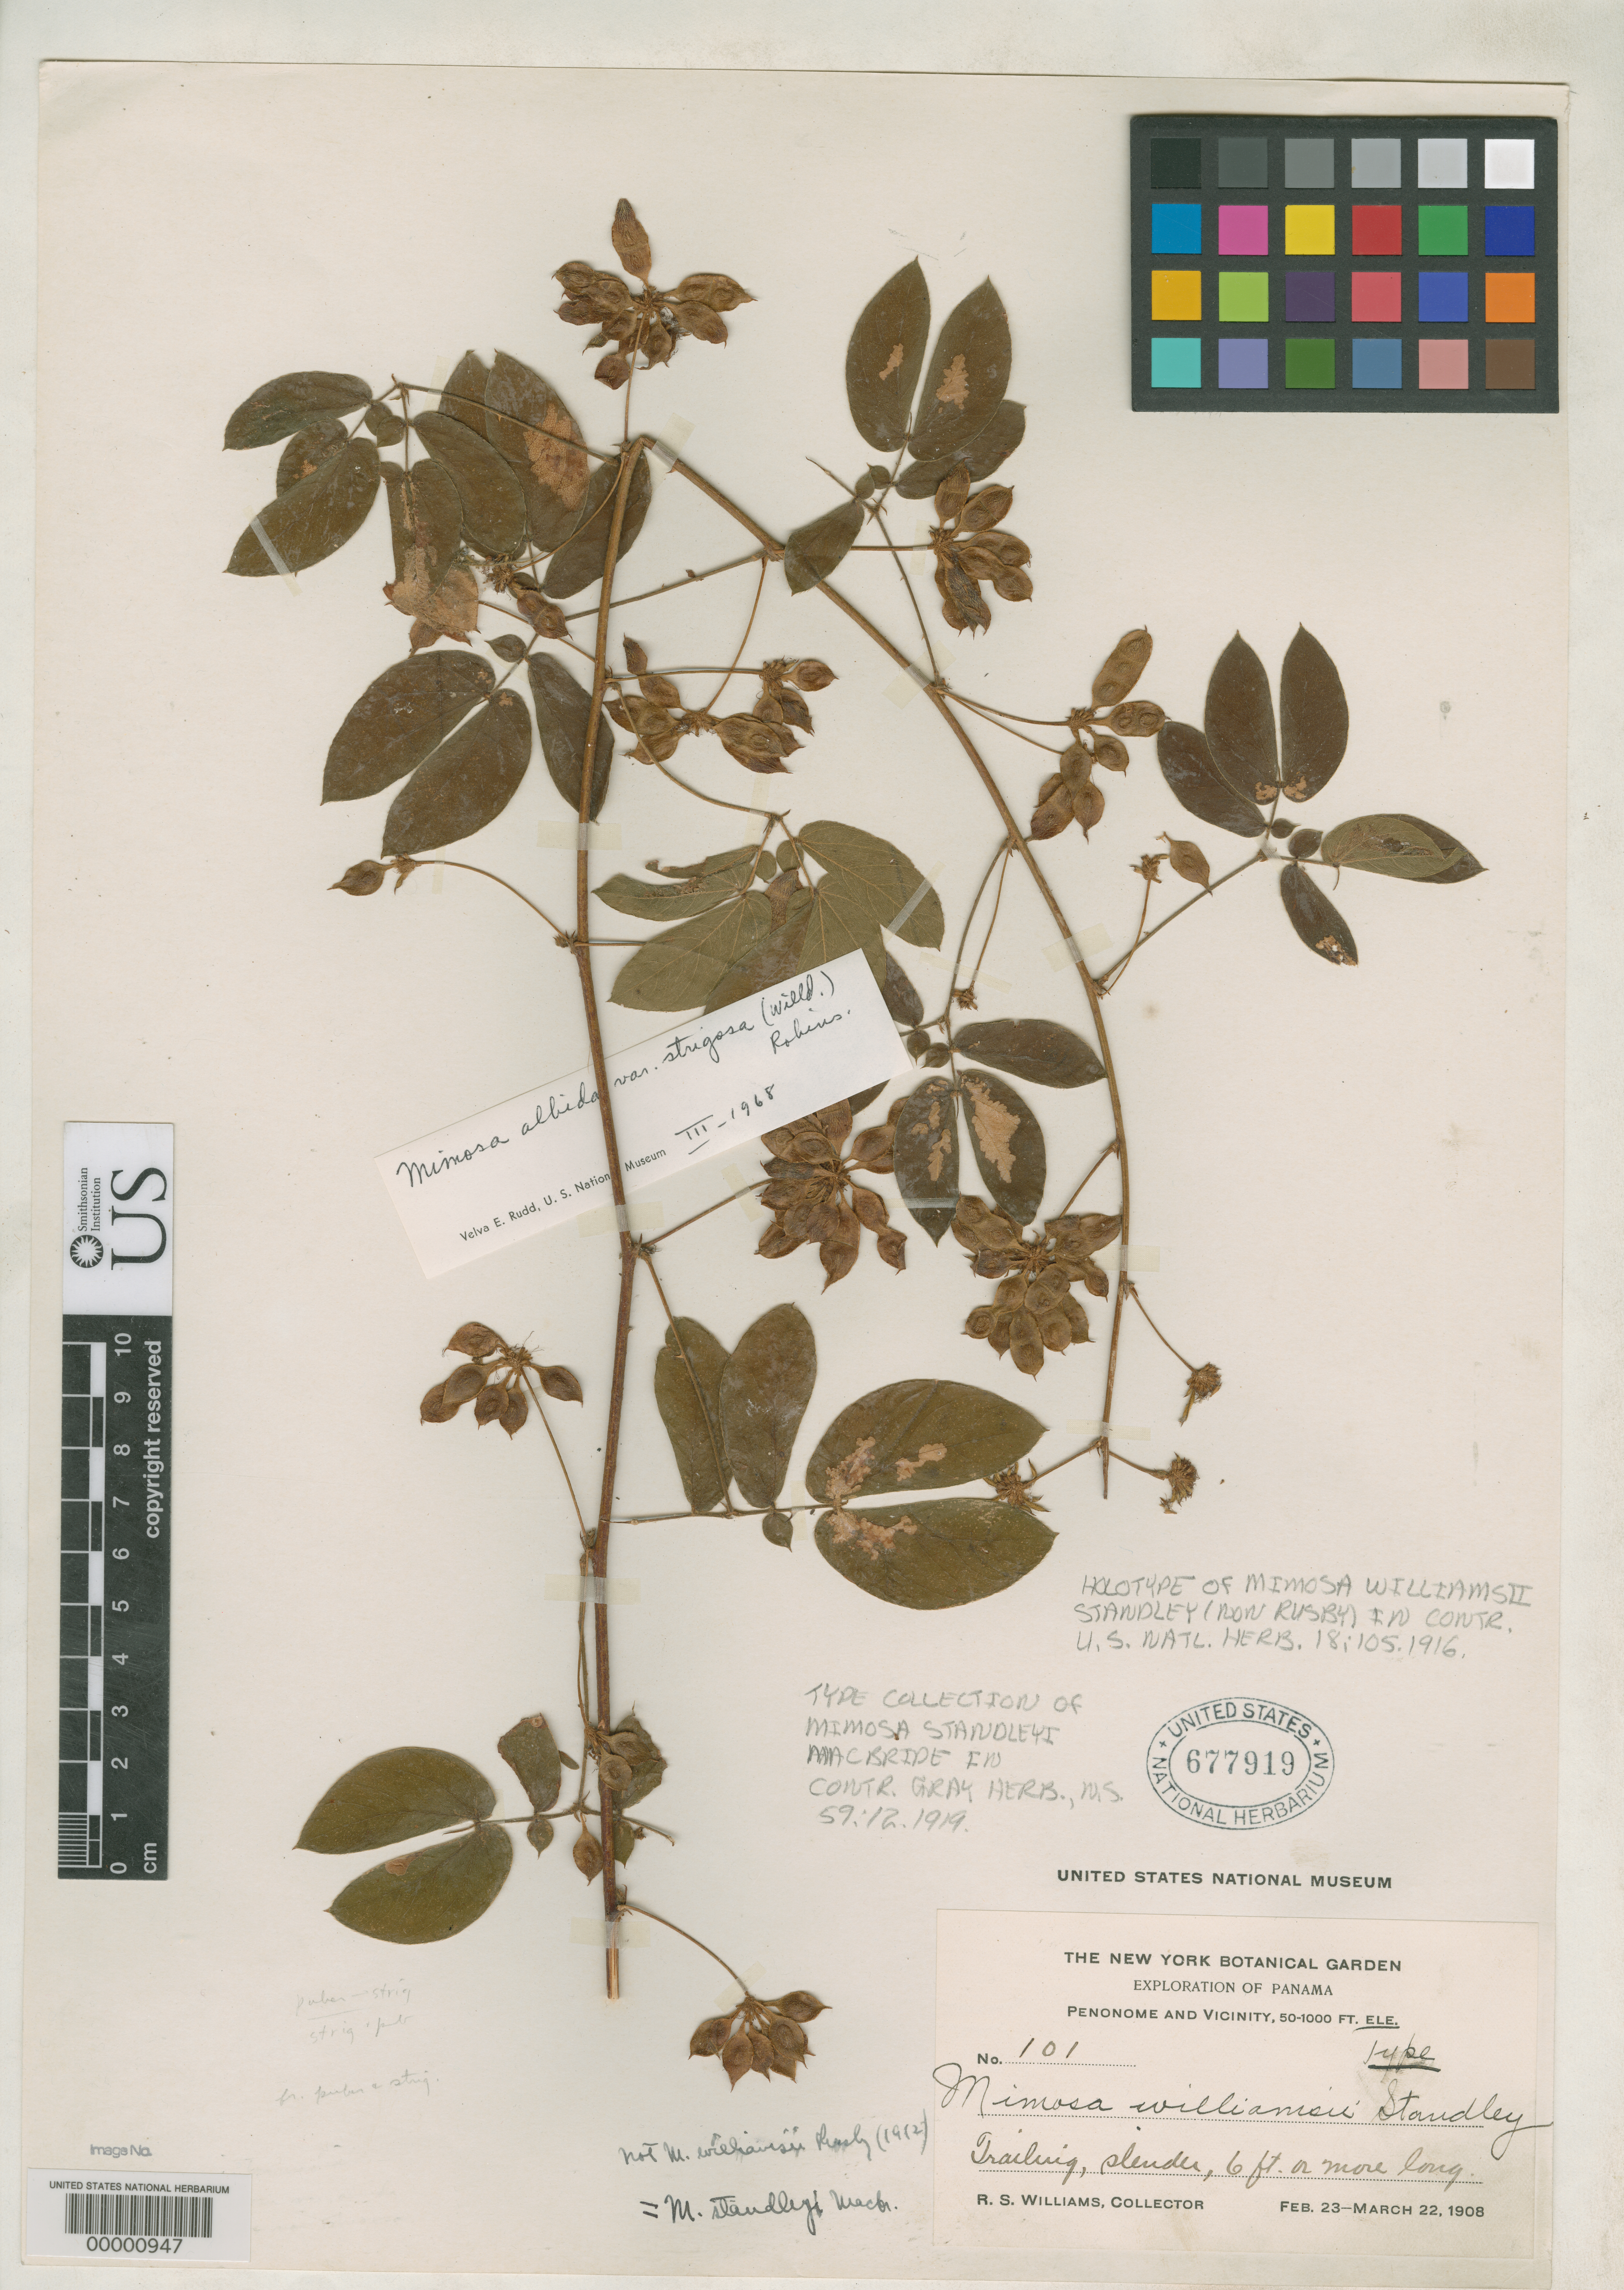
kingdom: Plantae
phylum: Tracheophyta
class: Magnoliopsida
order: Fabales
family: Fabaceae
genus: Mimosa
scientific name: Mimosa williamsii Standl., nom. illeg. hom.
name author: Standl.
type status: Holotype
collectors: R. S. Williams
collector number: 101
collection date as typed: Feb 1908 to -- Mar 1908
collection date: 1908-02/1908-03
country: Panama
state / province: Coclé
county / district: Penonomé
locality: Vicinity of Penonome.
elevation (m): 15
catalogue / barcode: US 677919